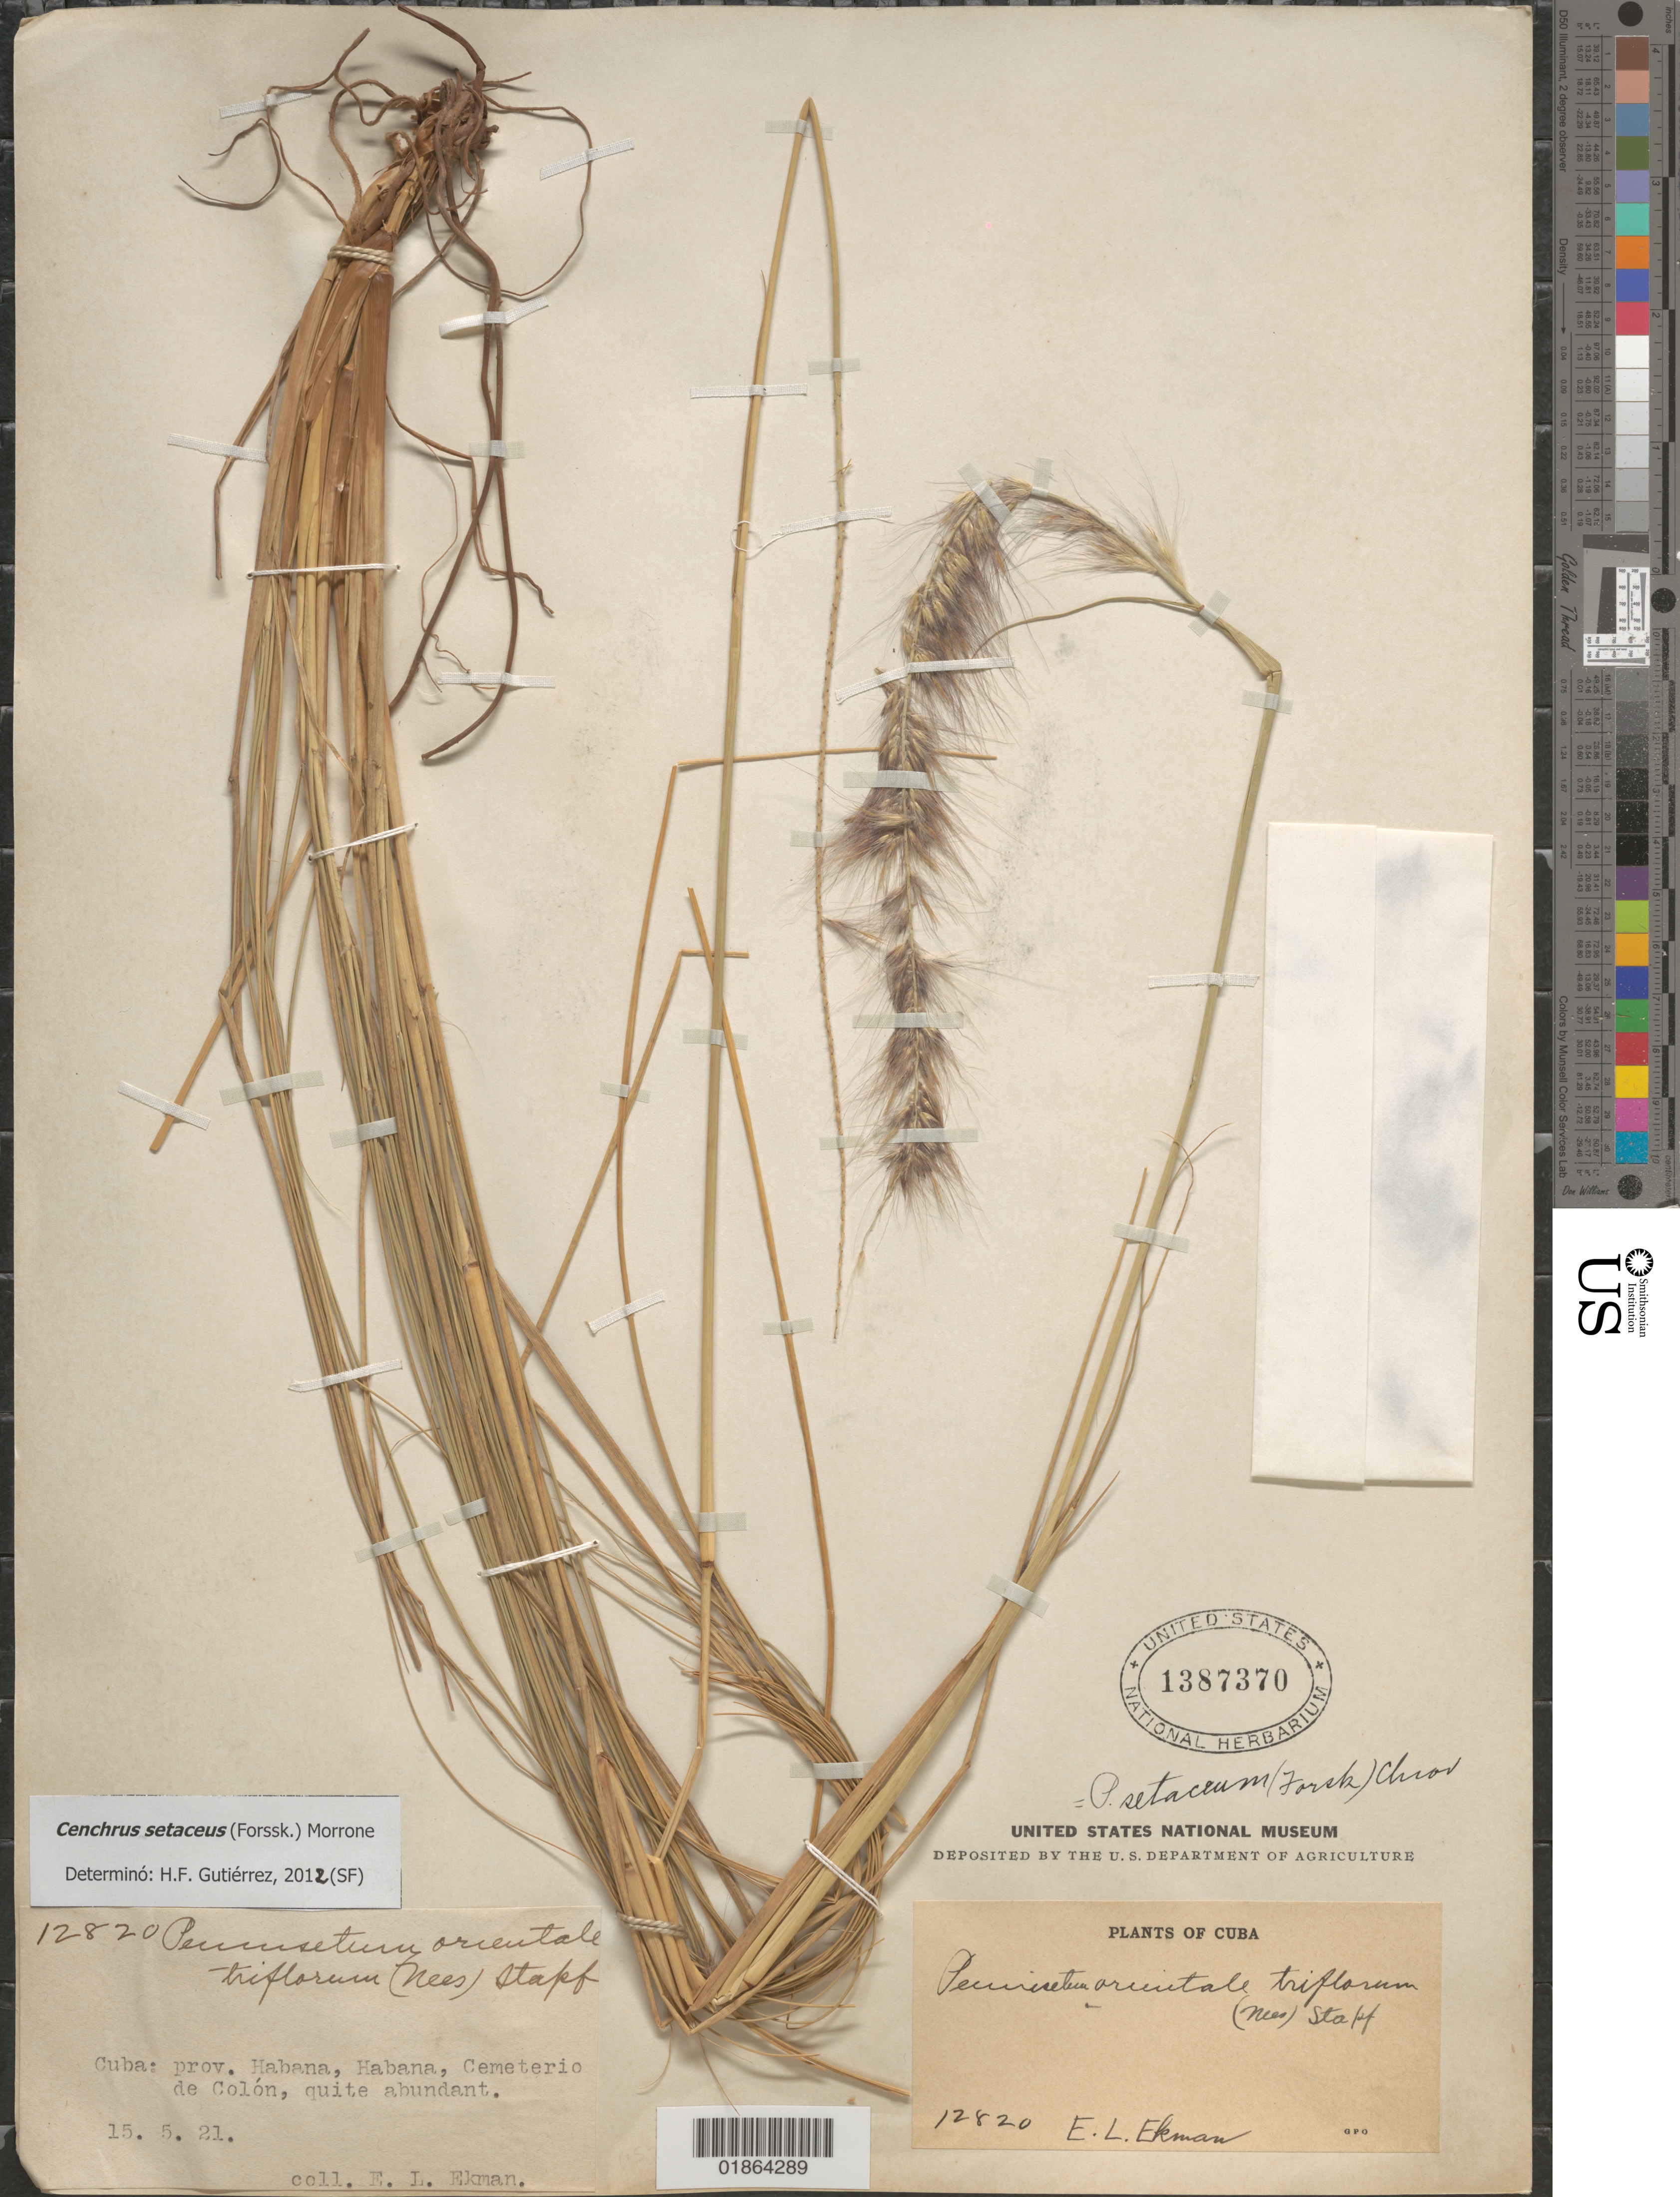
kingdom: Plantae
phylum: Tracheophyta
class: Liliopsida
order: Poales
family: Poaceae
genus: Cenchrus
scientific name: Cenchrus setaceus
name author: (Forssk.) Morrone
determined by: Gutiérrez, H. F.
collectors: E. L. Ekman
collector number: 12820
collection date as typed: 15. 5. 21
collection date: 1921-05-15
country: Cuba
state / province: La Habana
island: Cuba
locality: Prov. Habana, Habana, Cemeterio de Colón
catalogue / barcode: US 1387370